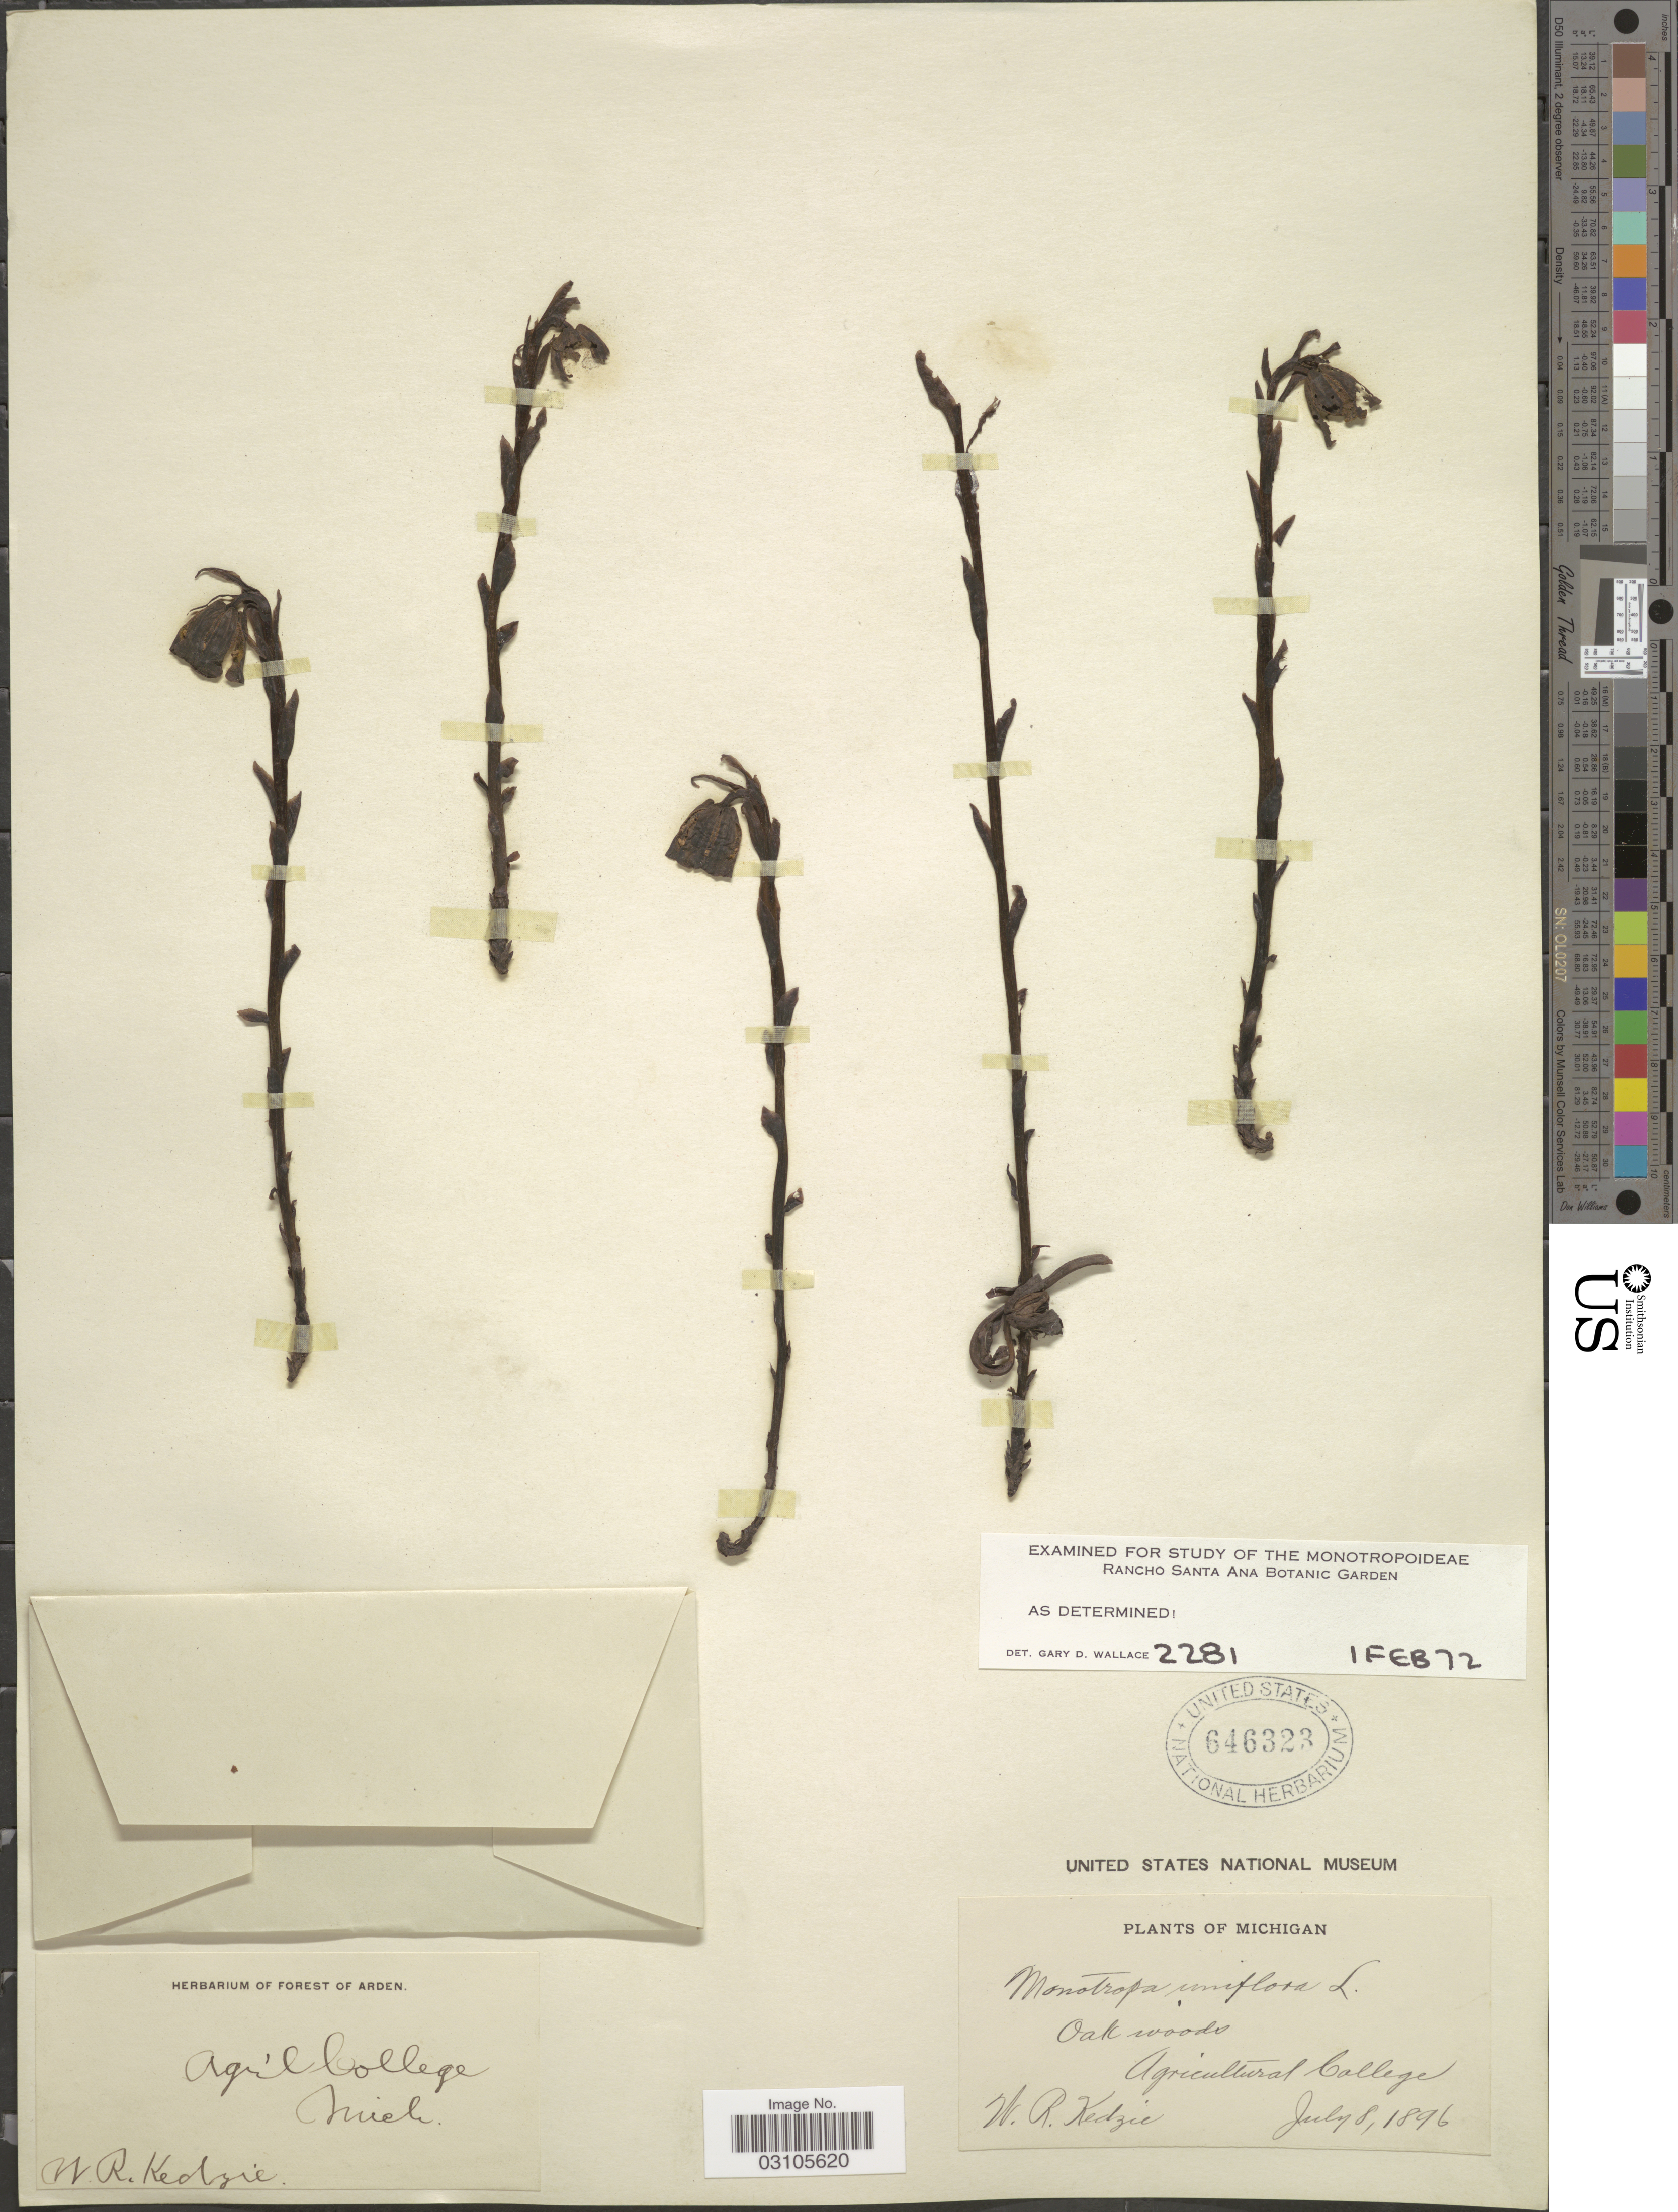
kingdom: Plantae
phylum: Tracheophyta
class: Magnoliopsida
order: Ericales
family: Ericaceae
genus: Monotropa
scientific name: Monotropa uniflora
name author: L.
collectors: W. Kedzie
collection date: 1896-07-08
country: United States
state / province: Michigan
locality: Oak woods. Agricultural College.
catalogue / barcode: US 646323